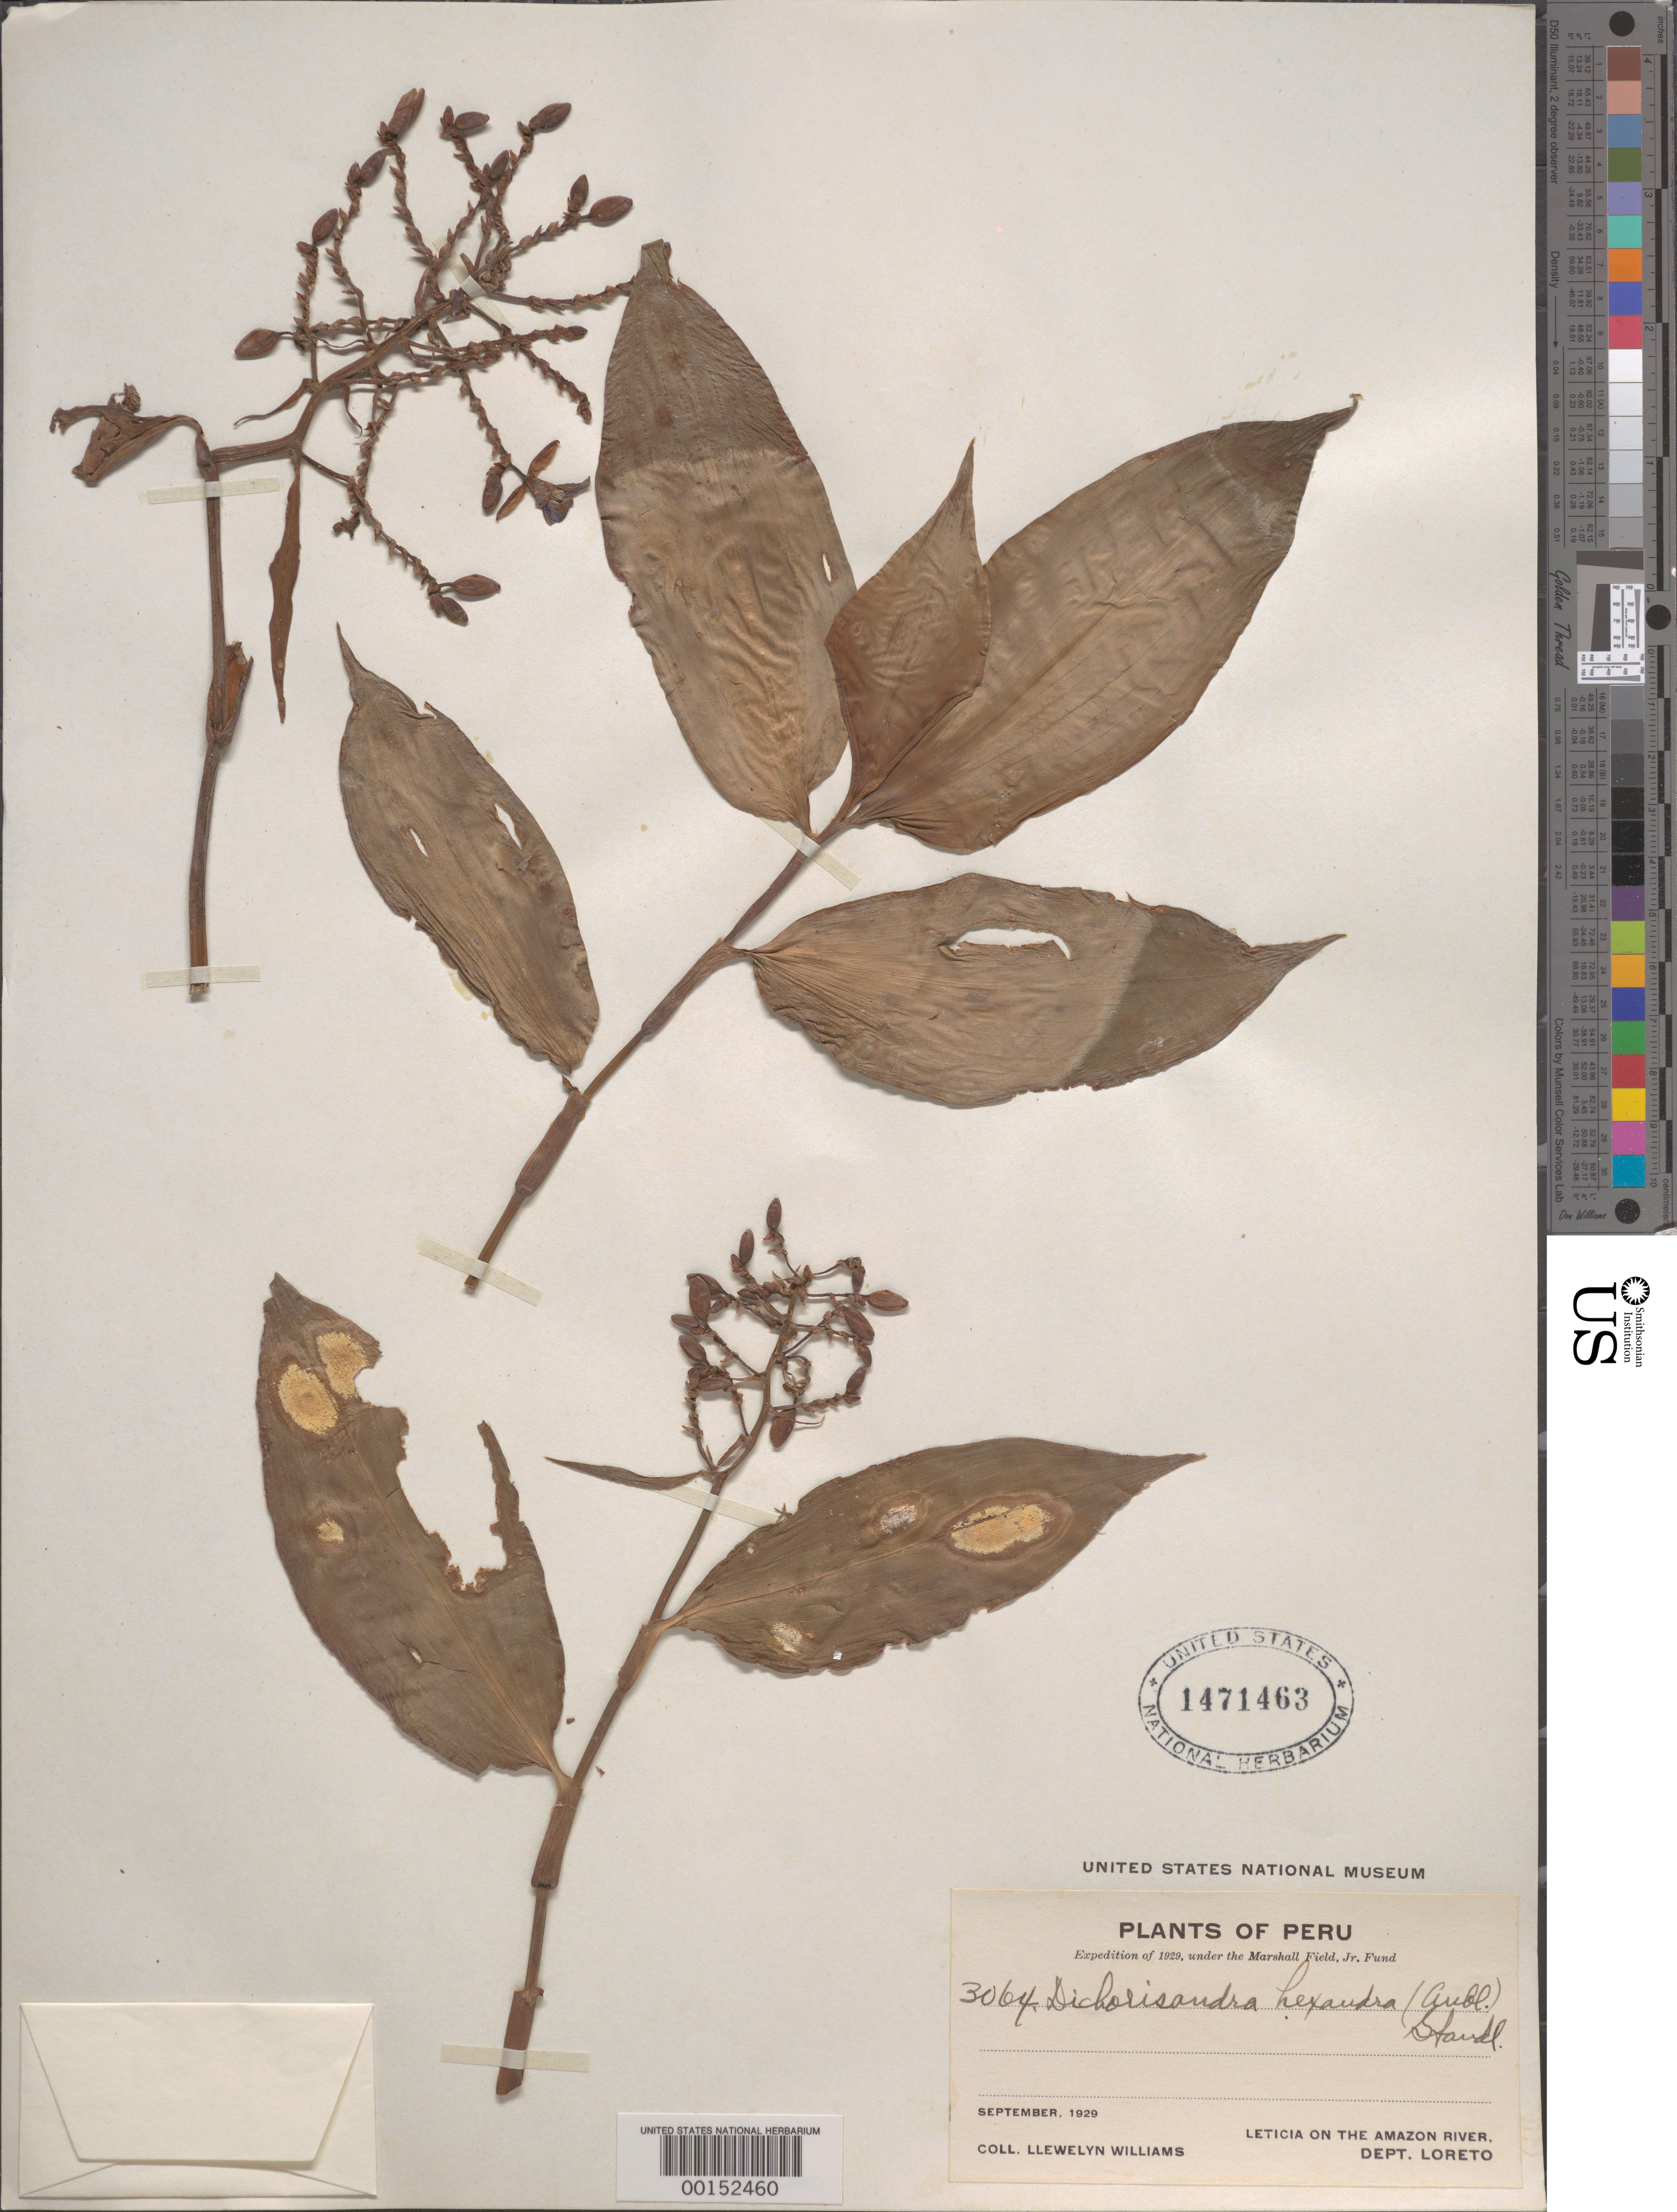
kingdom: Plantae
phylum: Tracheophyta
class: Liliopsida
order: Commelinales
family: Commelinaceae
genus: Dichorisandra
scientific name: Dichorisandra hexandra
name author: (Aubl.) Standl.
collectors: Ll. Williams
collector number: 3064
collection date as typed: Sep 1929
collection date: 1929-09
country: Peru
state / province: Loreto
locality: Leticia on amazon river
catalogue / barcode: US 1471463